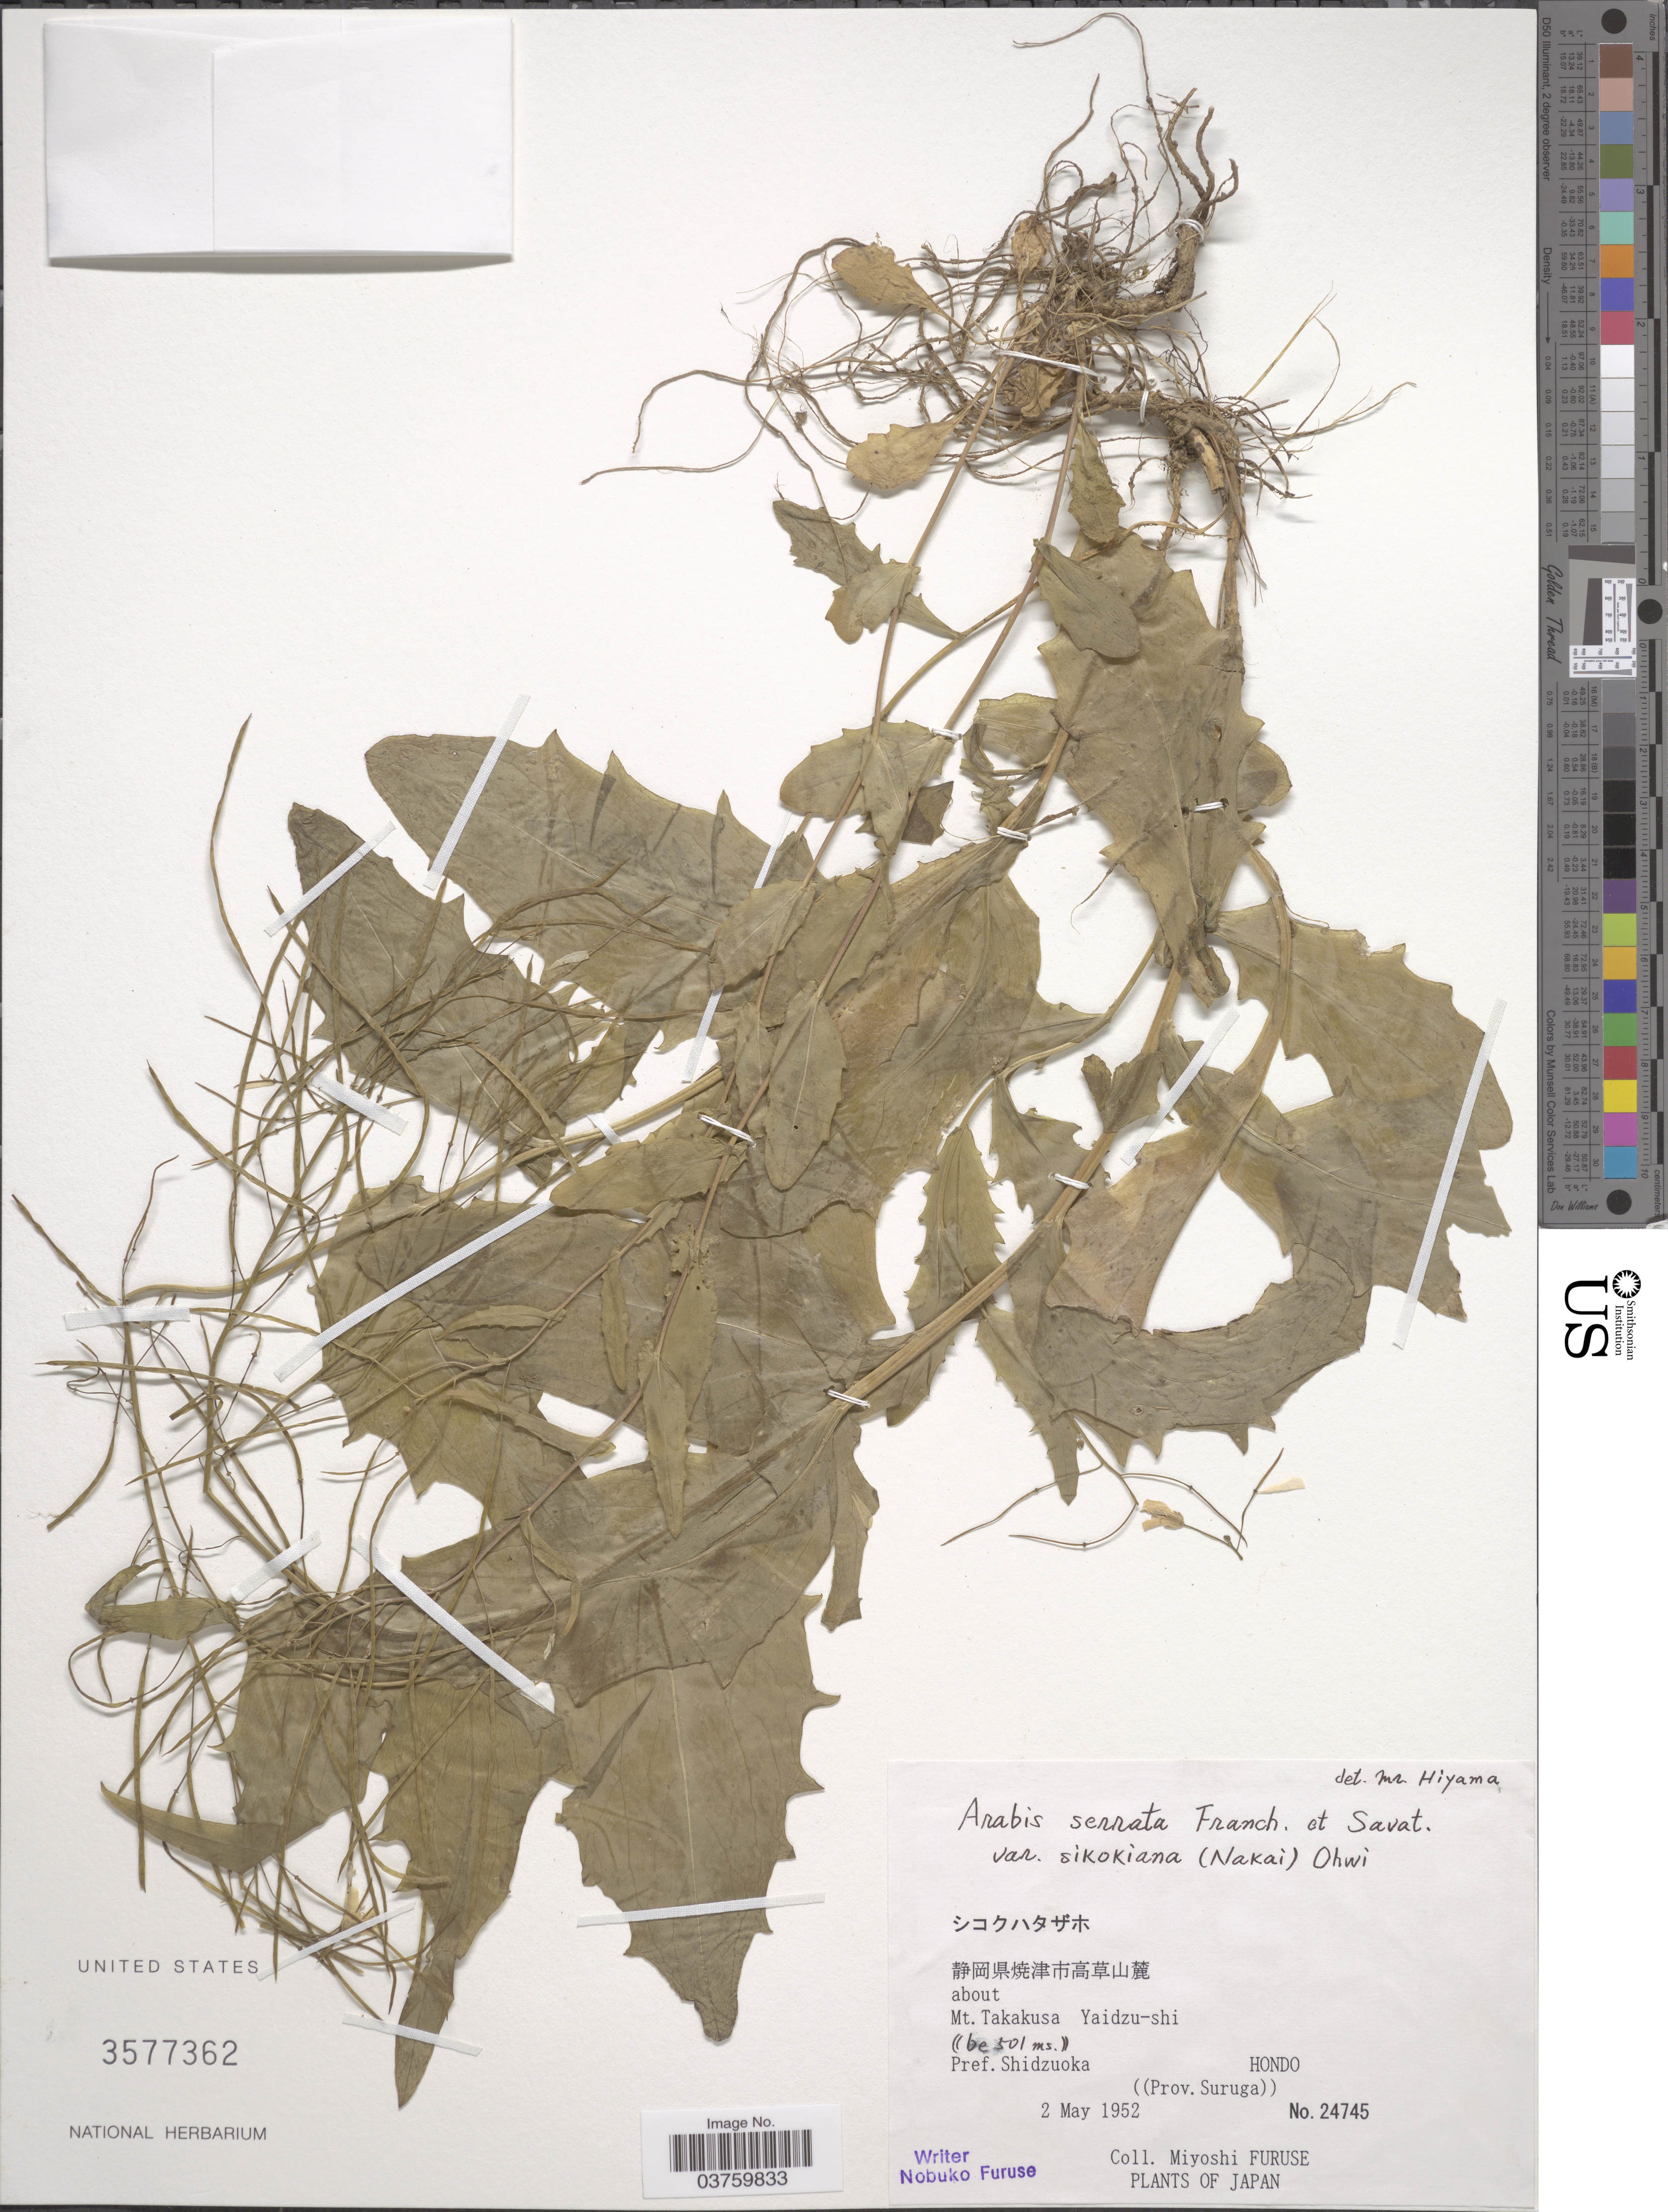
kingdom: Plantae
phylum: Tracheophyta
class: Magnoliopsida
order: Brassicales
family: Brassicaceae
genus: Arabis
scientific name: Arabis serrata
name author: Franch. & Sav.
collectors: M. Furuse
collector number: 24745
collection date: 1952-05-02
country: Japan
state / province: Sizuoka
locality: X about Mt. Takakusa Yaidzu-shi. Pref. Shidzuoka. Hondo ((Prov. Suruga)).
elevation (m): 501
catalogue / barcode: US 3577362